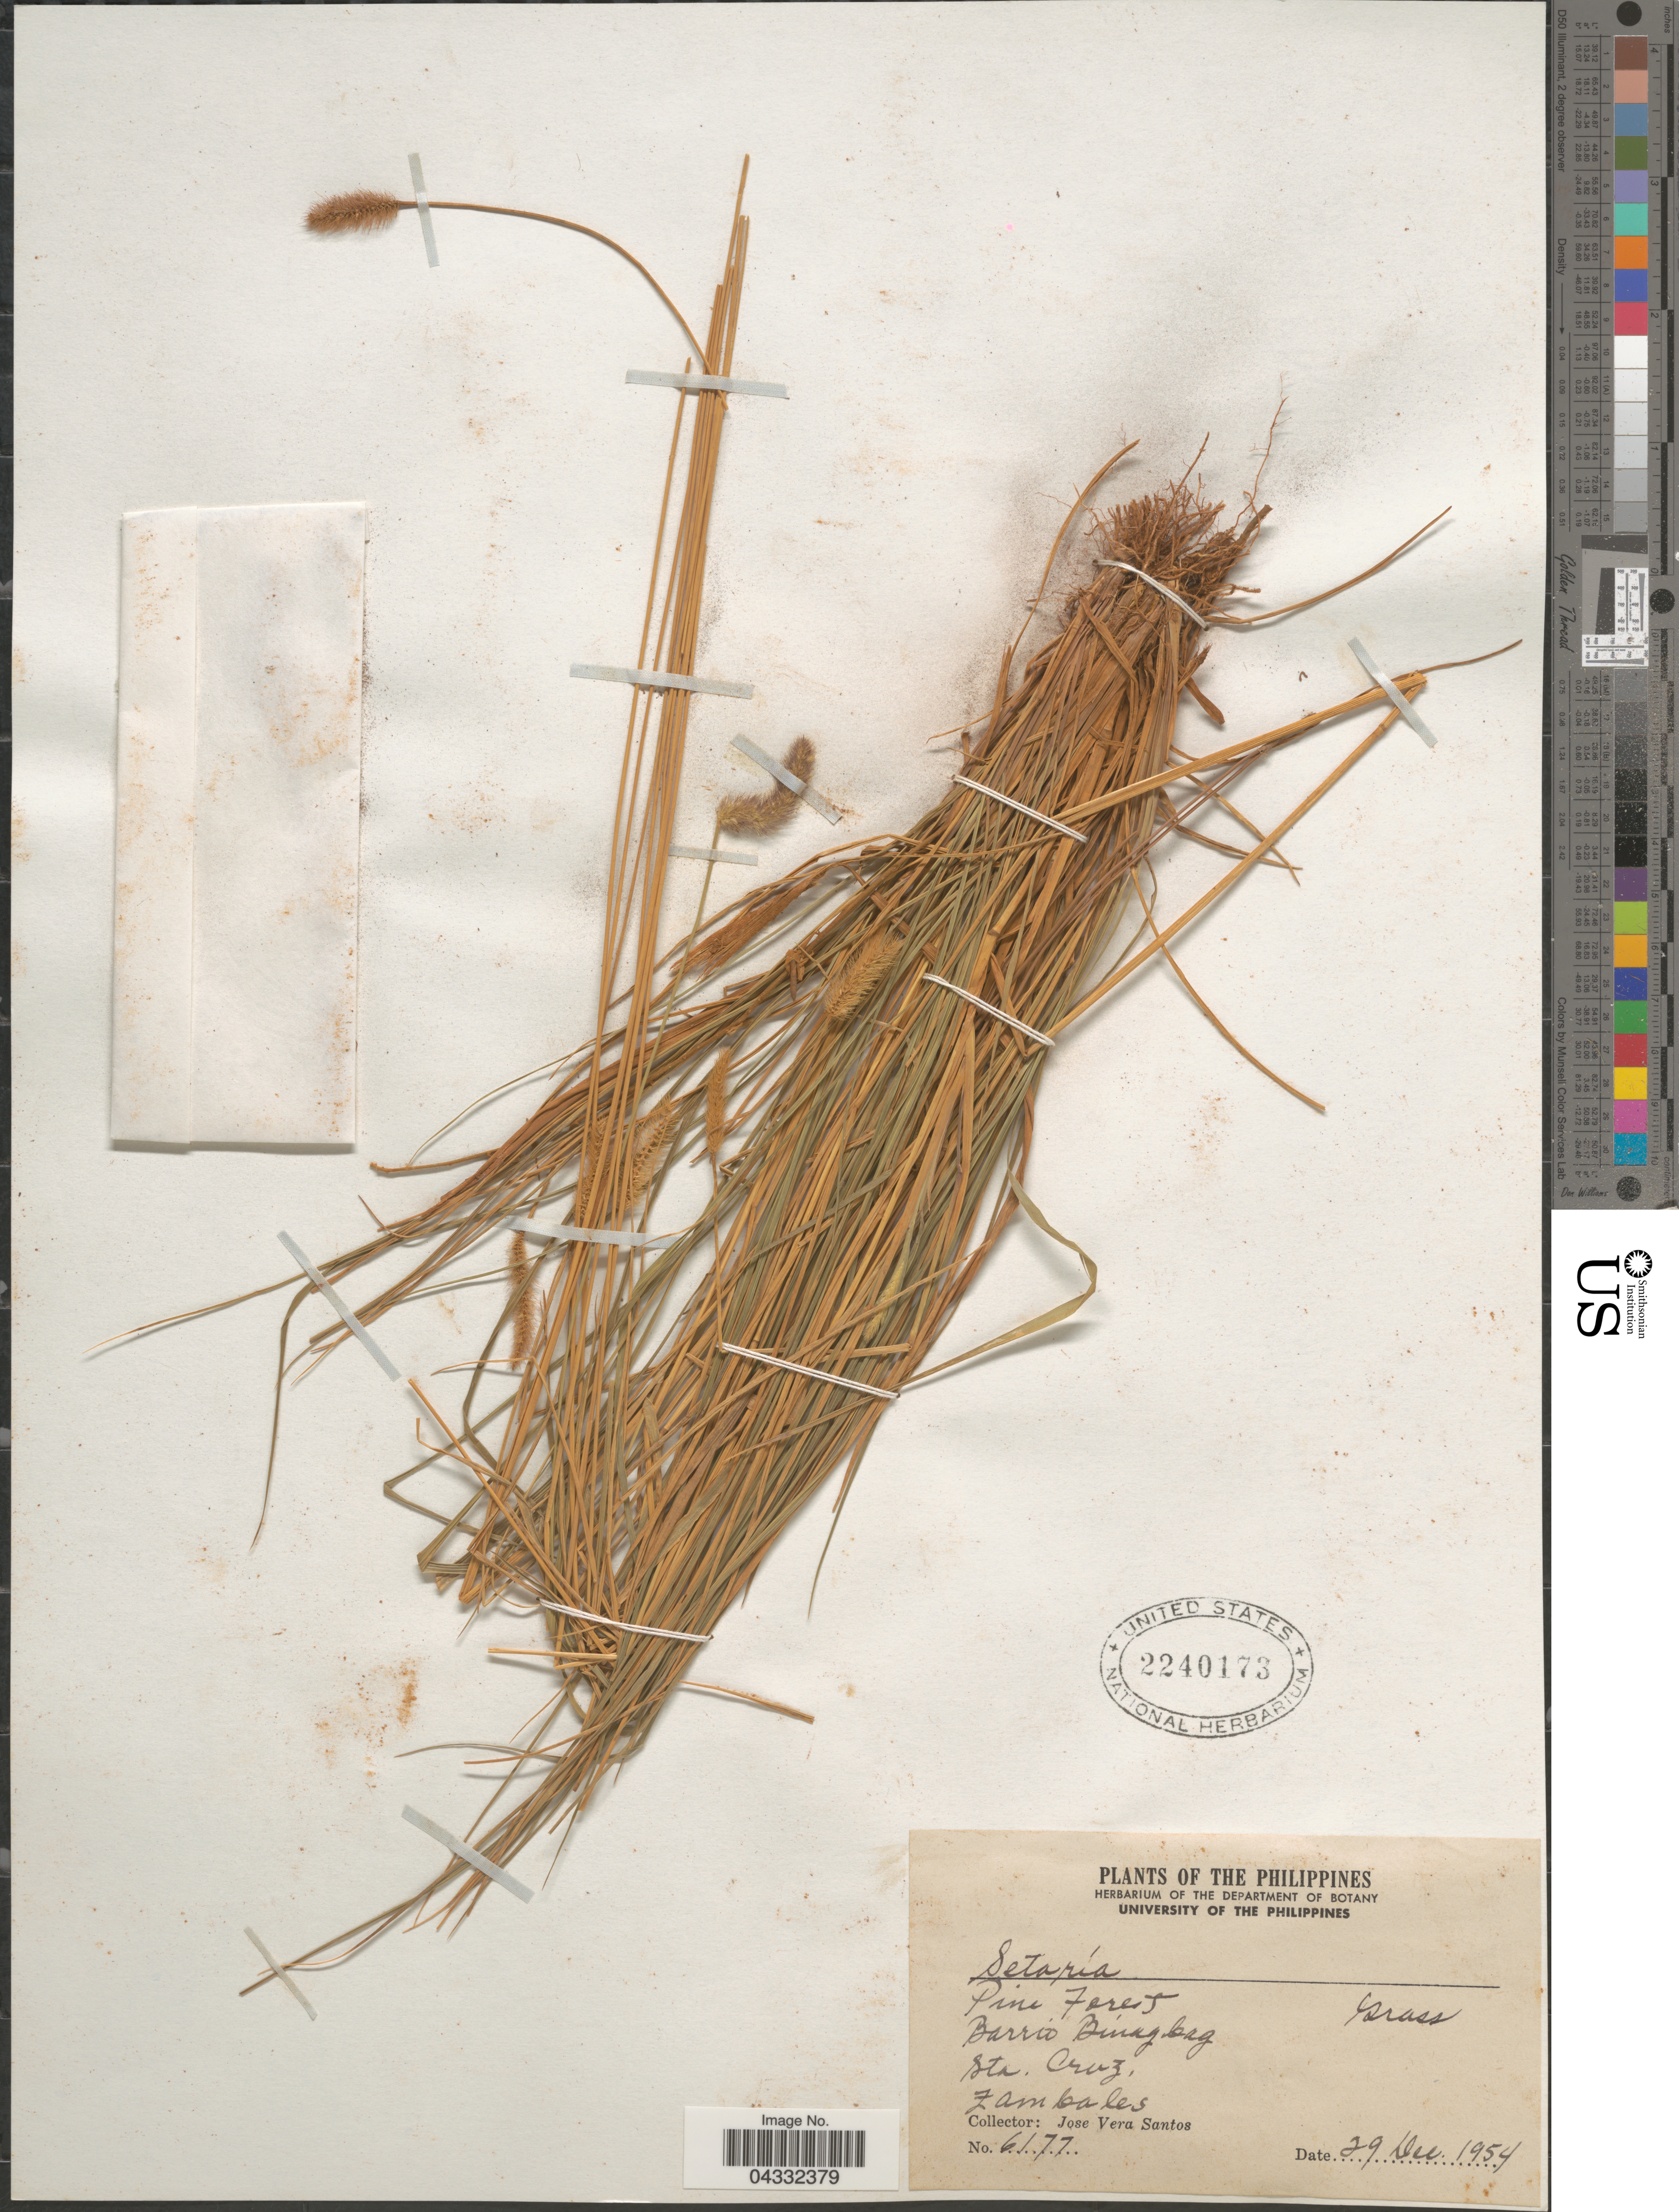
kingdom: Plantae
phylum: Tracheophyta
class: Liliopsida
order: Poales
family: Poaceae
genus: Setaria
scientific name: Setaria sp.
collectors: J. V. Santos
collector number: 6177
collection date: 1954-12-29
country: Philippines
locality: Pine Forest. Barrio Binagbag. Sta. Cruz. Zambales.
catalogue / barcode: US 2240173